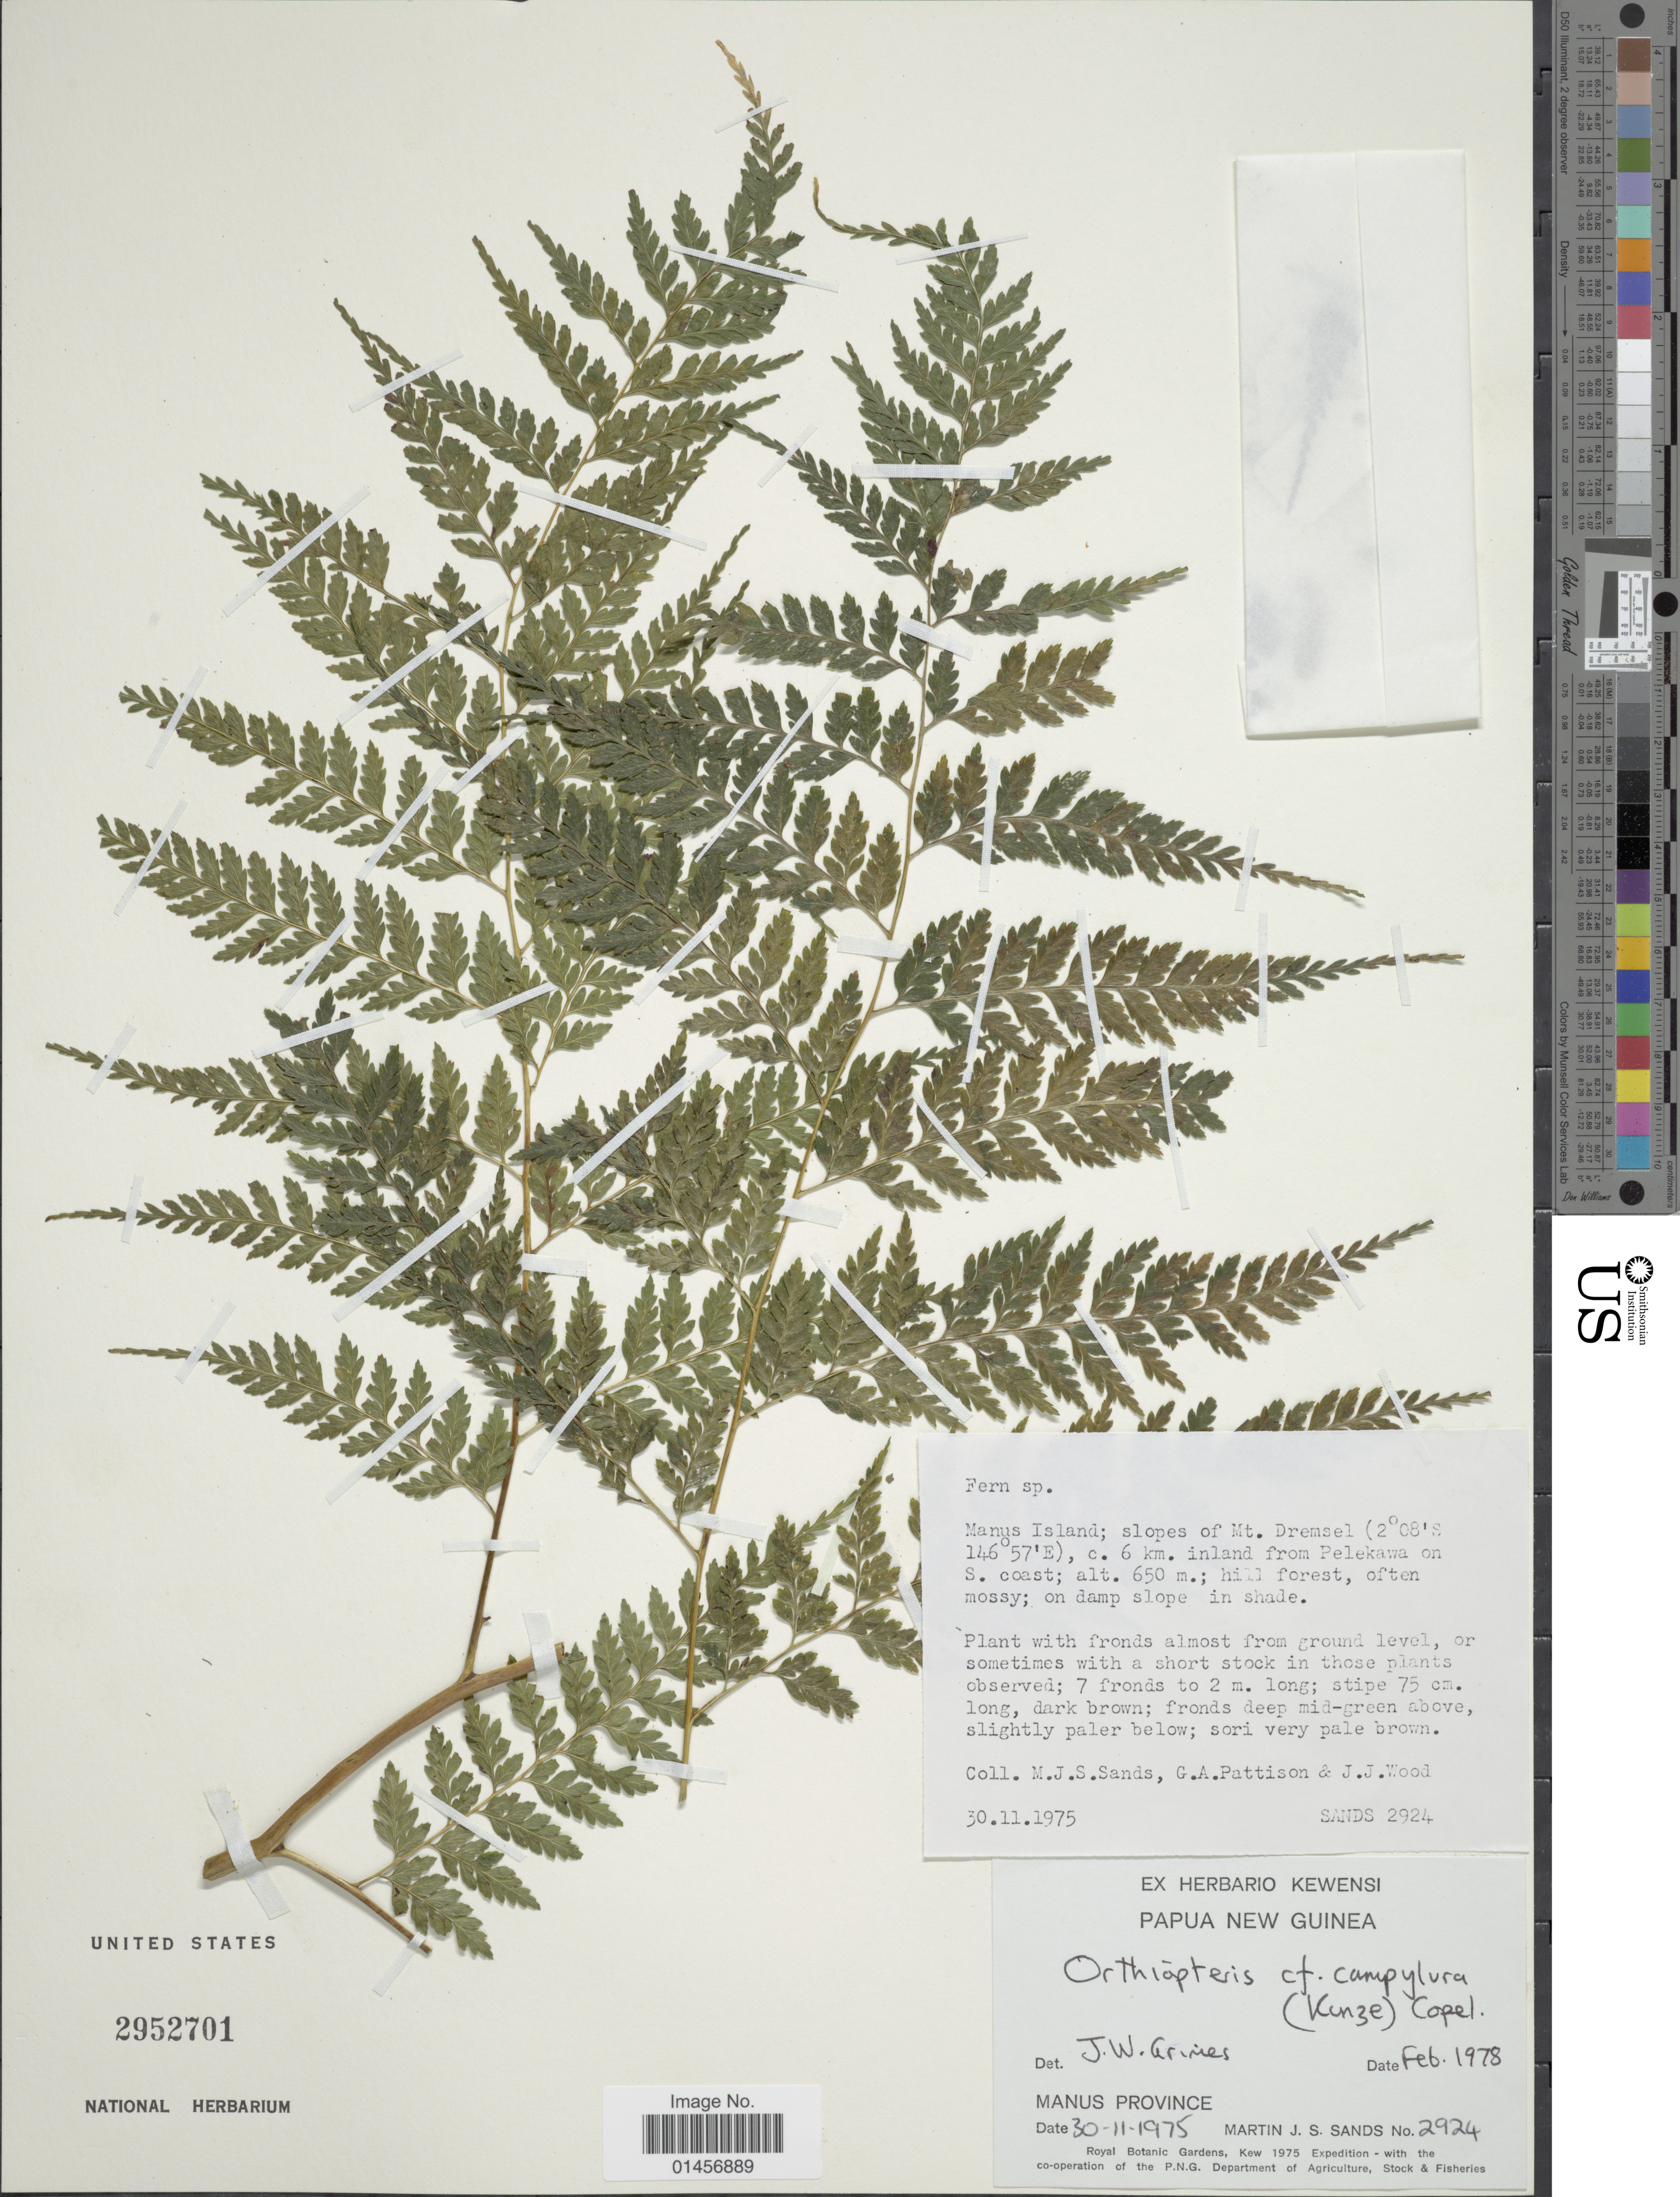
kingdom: Plantae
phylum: Tracheophyta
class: Polypodiopsida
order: Polypodiales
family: Saccolomataceae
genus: Saccoloma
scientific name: Saccoloma acuminatum (Rosenst.) comb. nov., ined. Feb 2015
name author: (Rosenst.)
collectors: M. Sands, G. Pattison & J. Wood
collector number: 2924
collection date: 1975-11-30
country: Papua New Guinea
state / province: Manus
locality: Papua New Guinea, Manus Province, Manus Island; slopes of Mt. Dremsel, c. 6 km. inland from Pelekawa on S. coast.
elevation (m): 650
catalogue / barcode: US 2952701